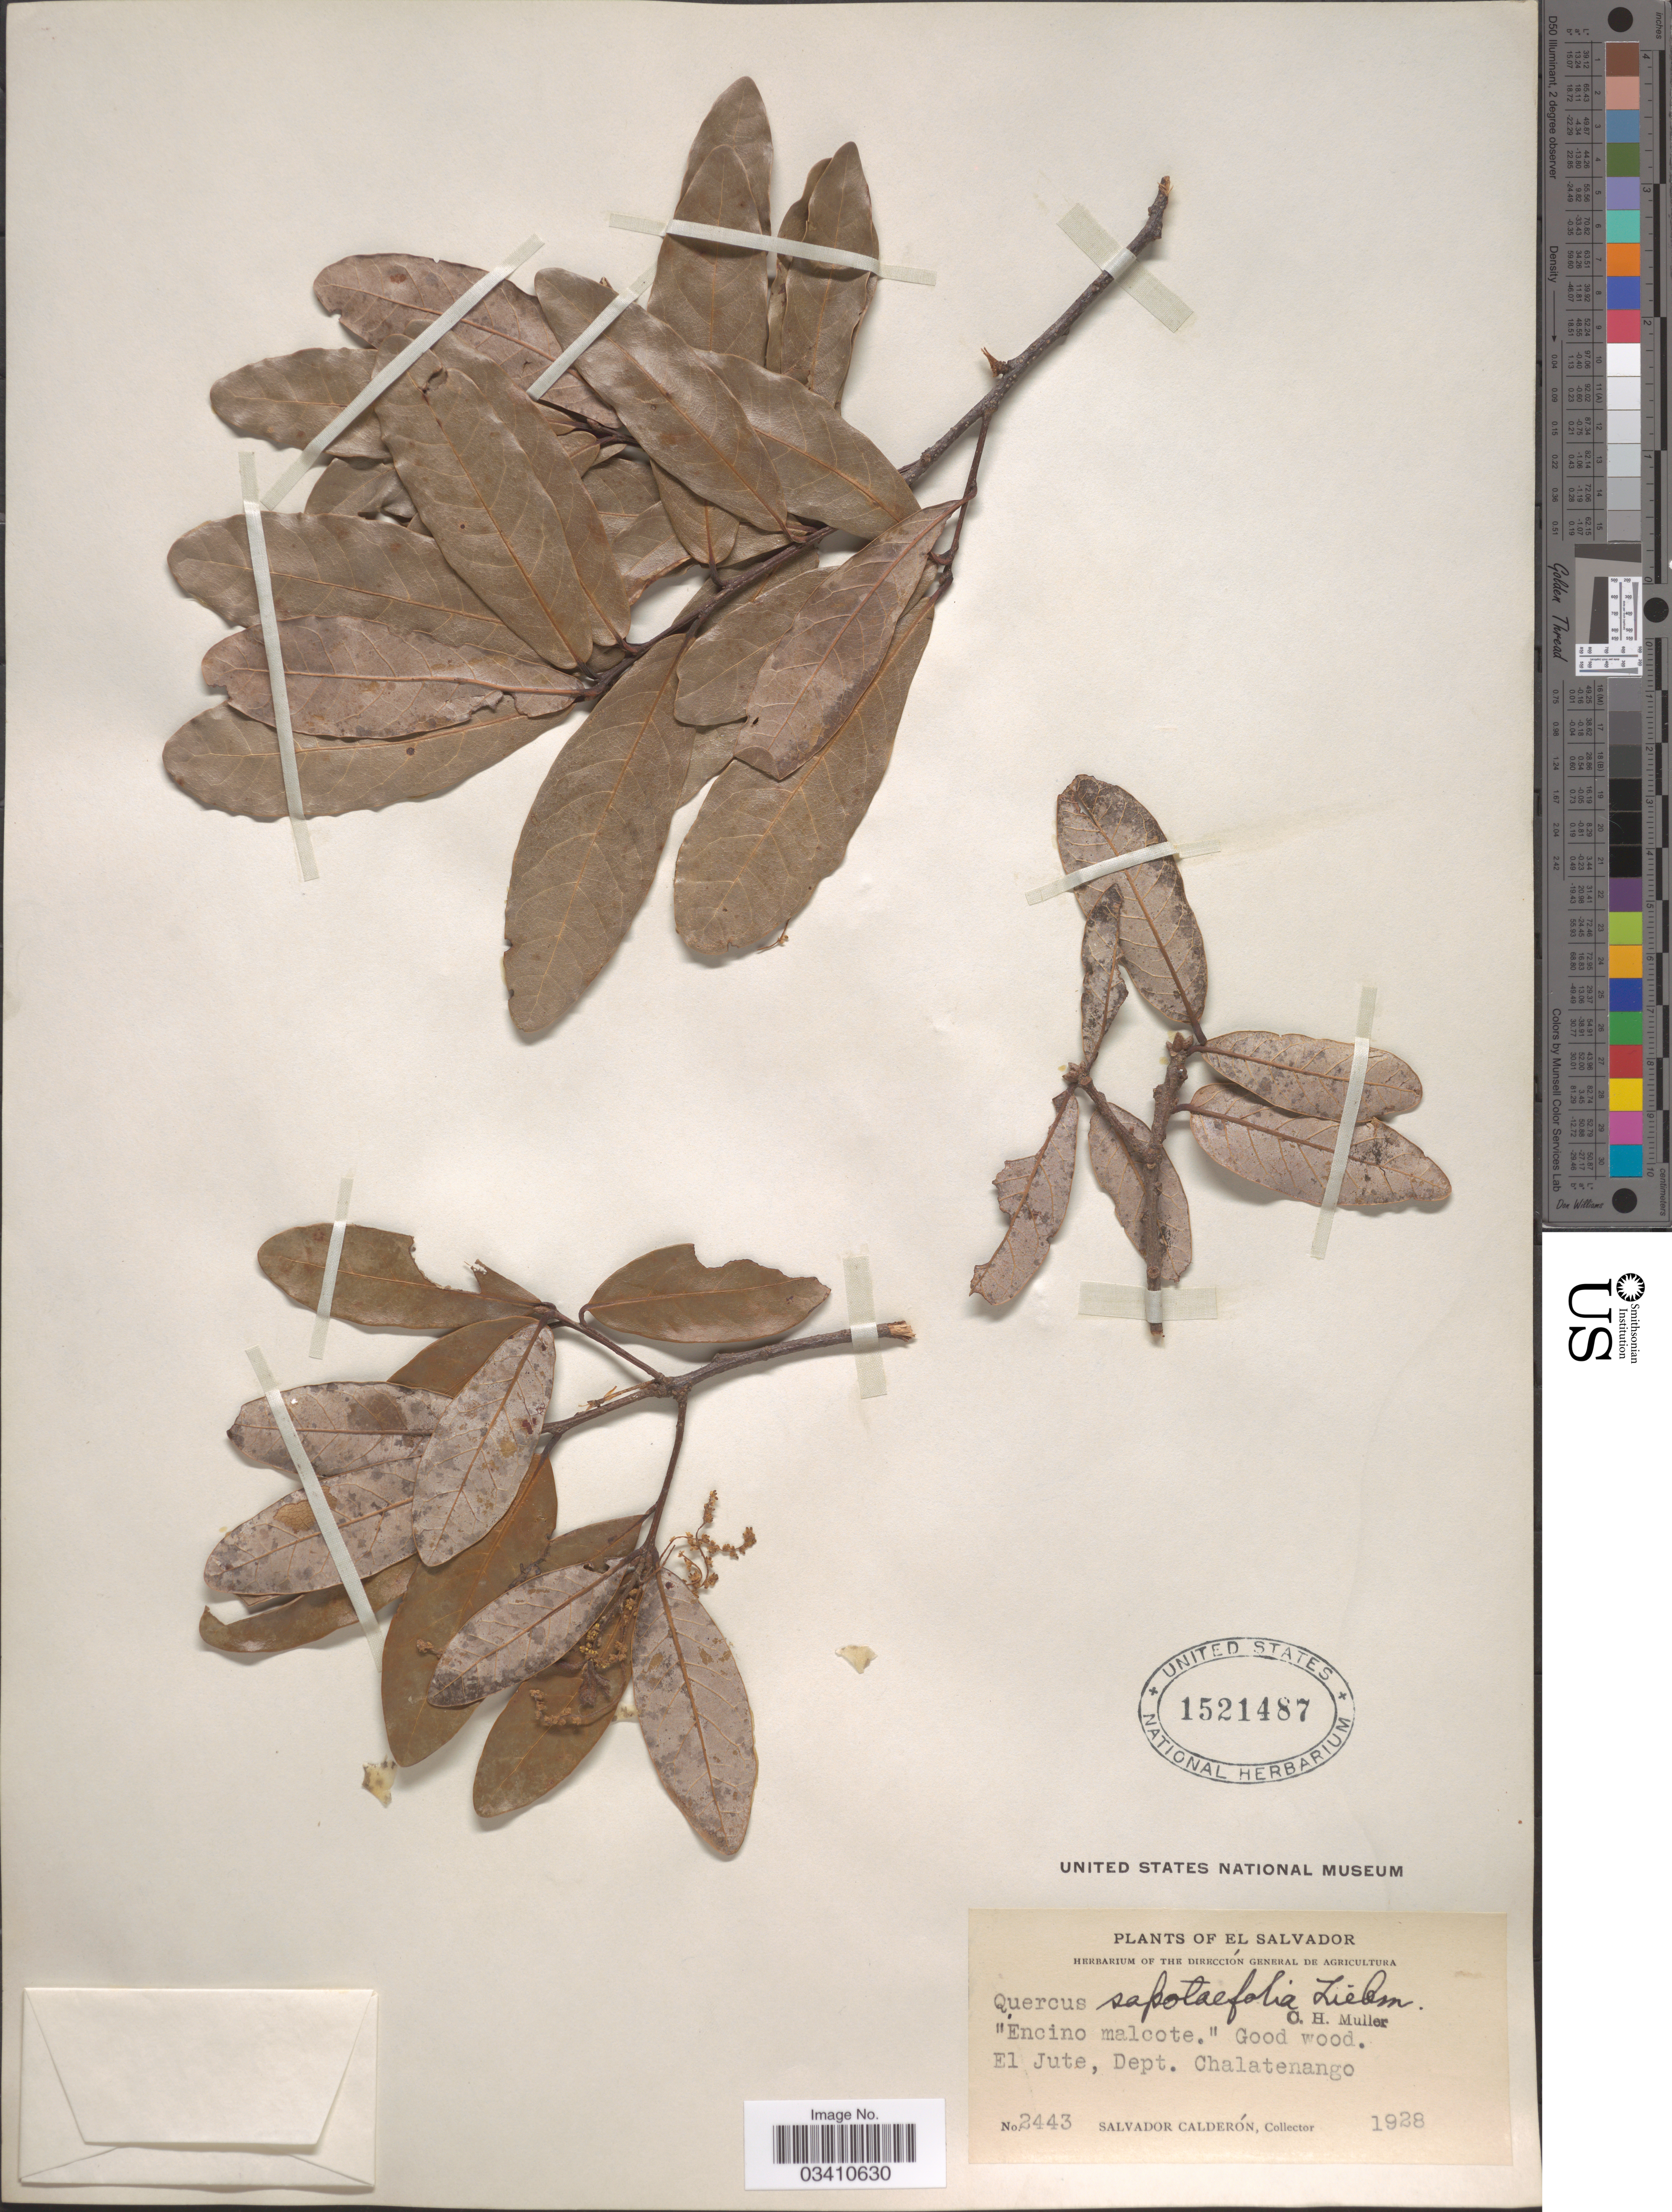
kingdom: Plantae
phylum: Tracheophyta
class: Magnoliopsida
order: Fagales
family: Fagaceae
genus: Quercus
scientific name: Quercus sapotaefolia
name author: Liebm.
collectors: S. Calderón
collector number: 2443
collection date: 1928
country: El Salvador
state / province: Chalatenango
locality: El Jute, Dept. Chalatenango.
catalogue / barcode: US 1521487